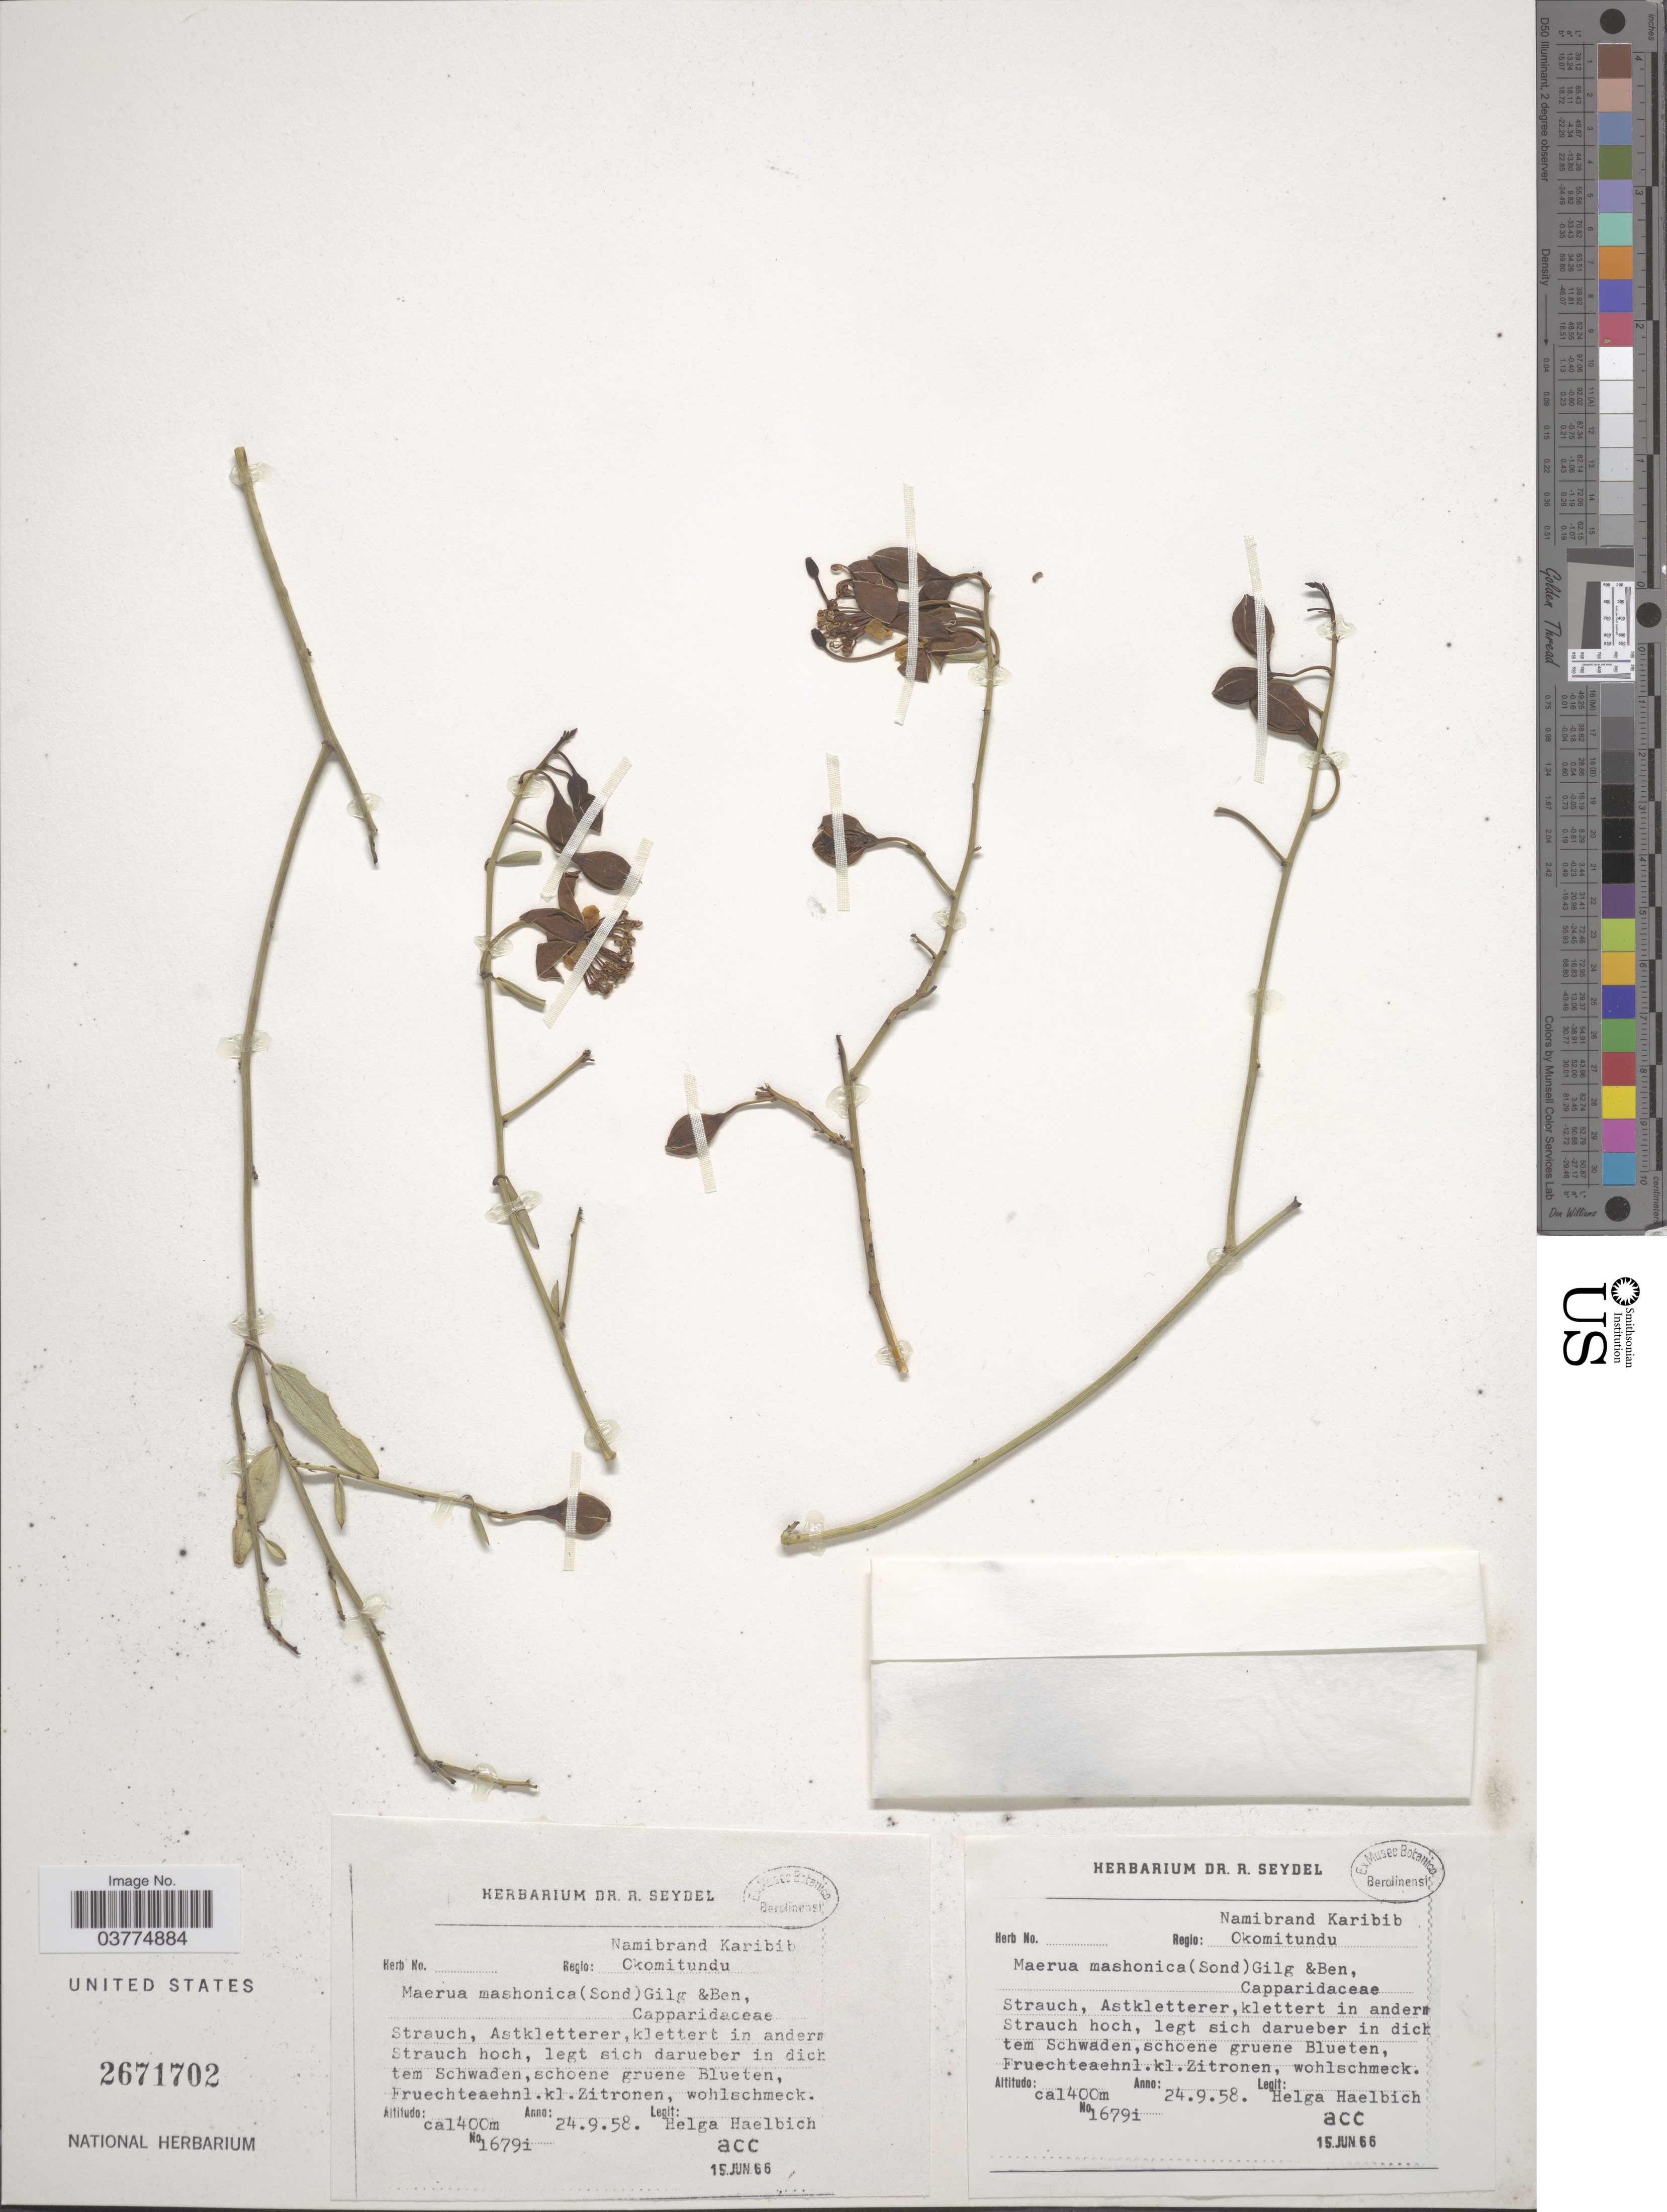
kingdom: Plantae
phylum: Tracheophyta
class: Magnoliopsida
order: Brassicales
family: Capparaceae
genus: Maerua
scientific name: Maerua maschonica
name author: Gilg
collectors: H. Haelbich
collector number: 1679i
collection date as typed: Transcribed d/m/y: 24/9/58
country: Namibia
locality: Regio: Namibrand Karibib, Okomitundu.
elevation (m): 1400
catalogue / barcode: US 2671702